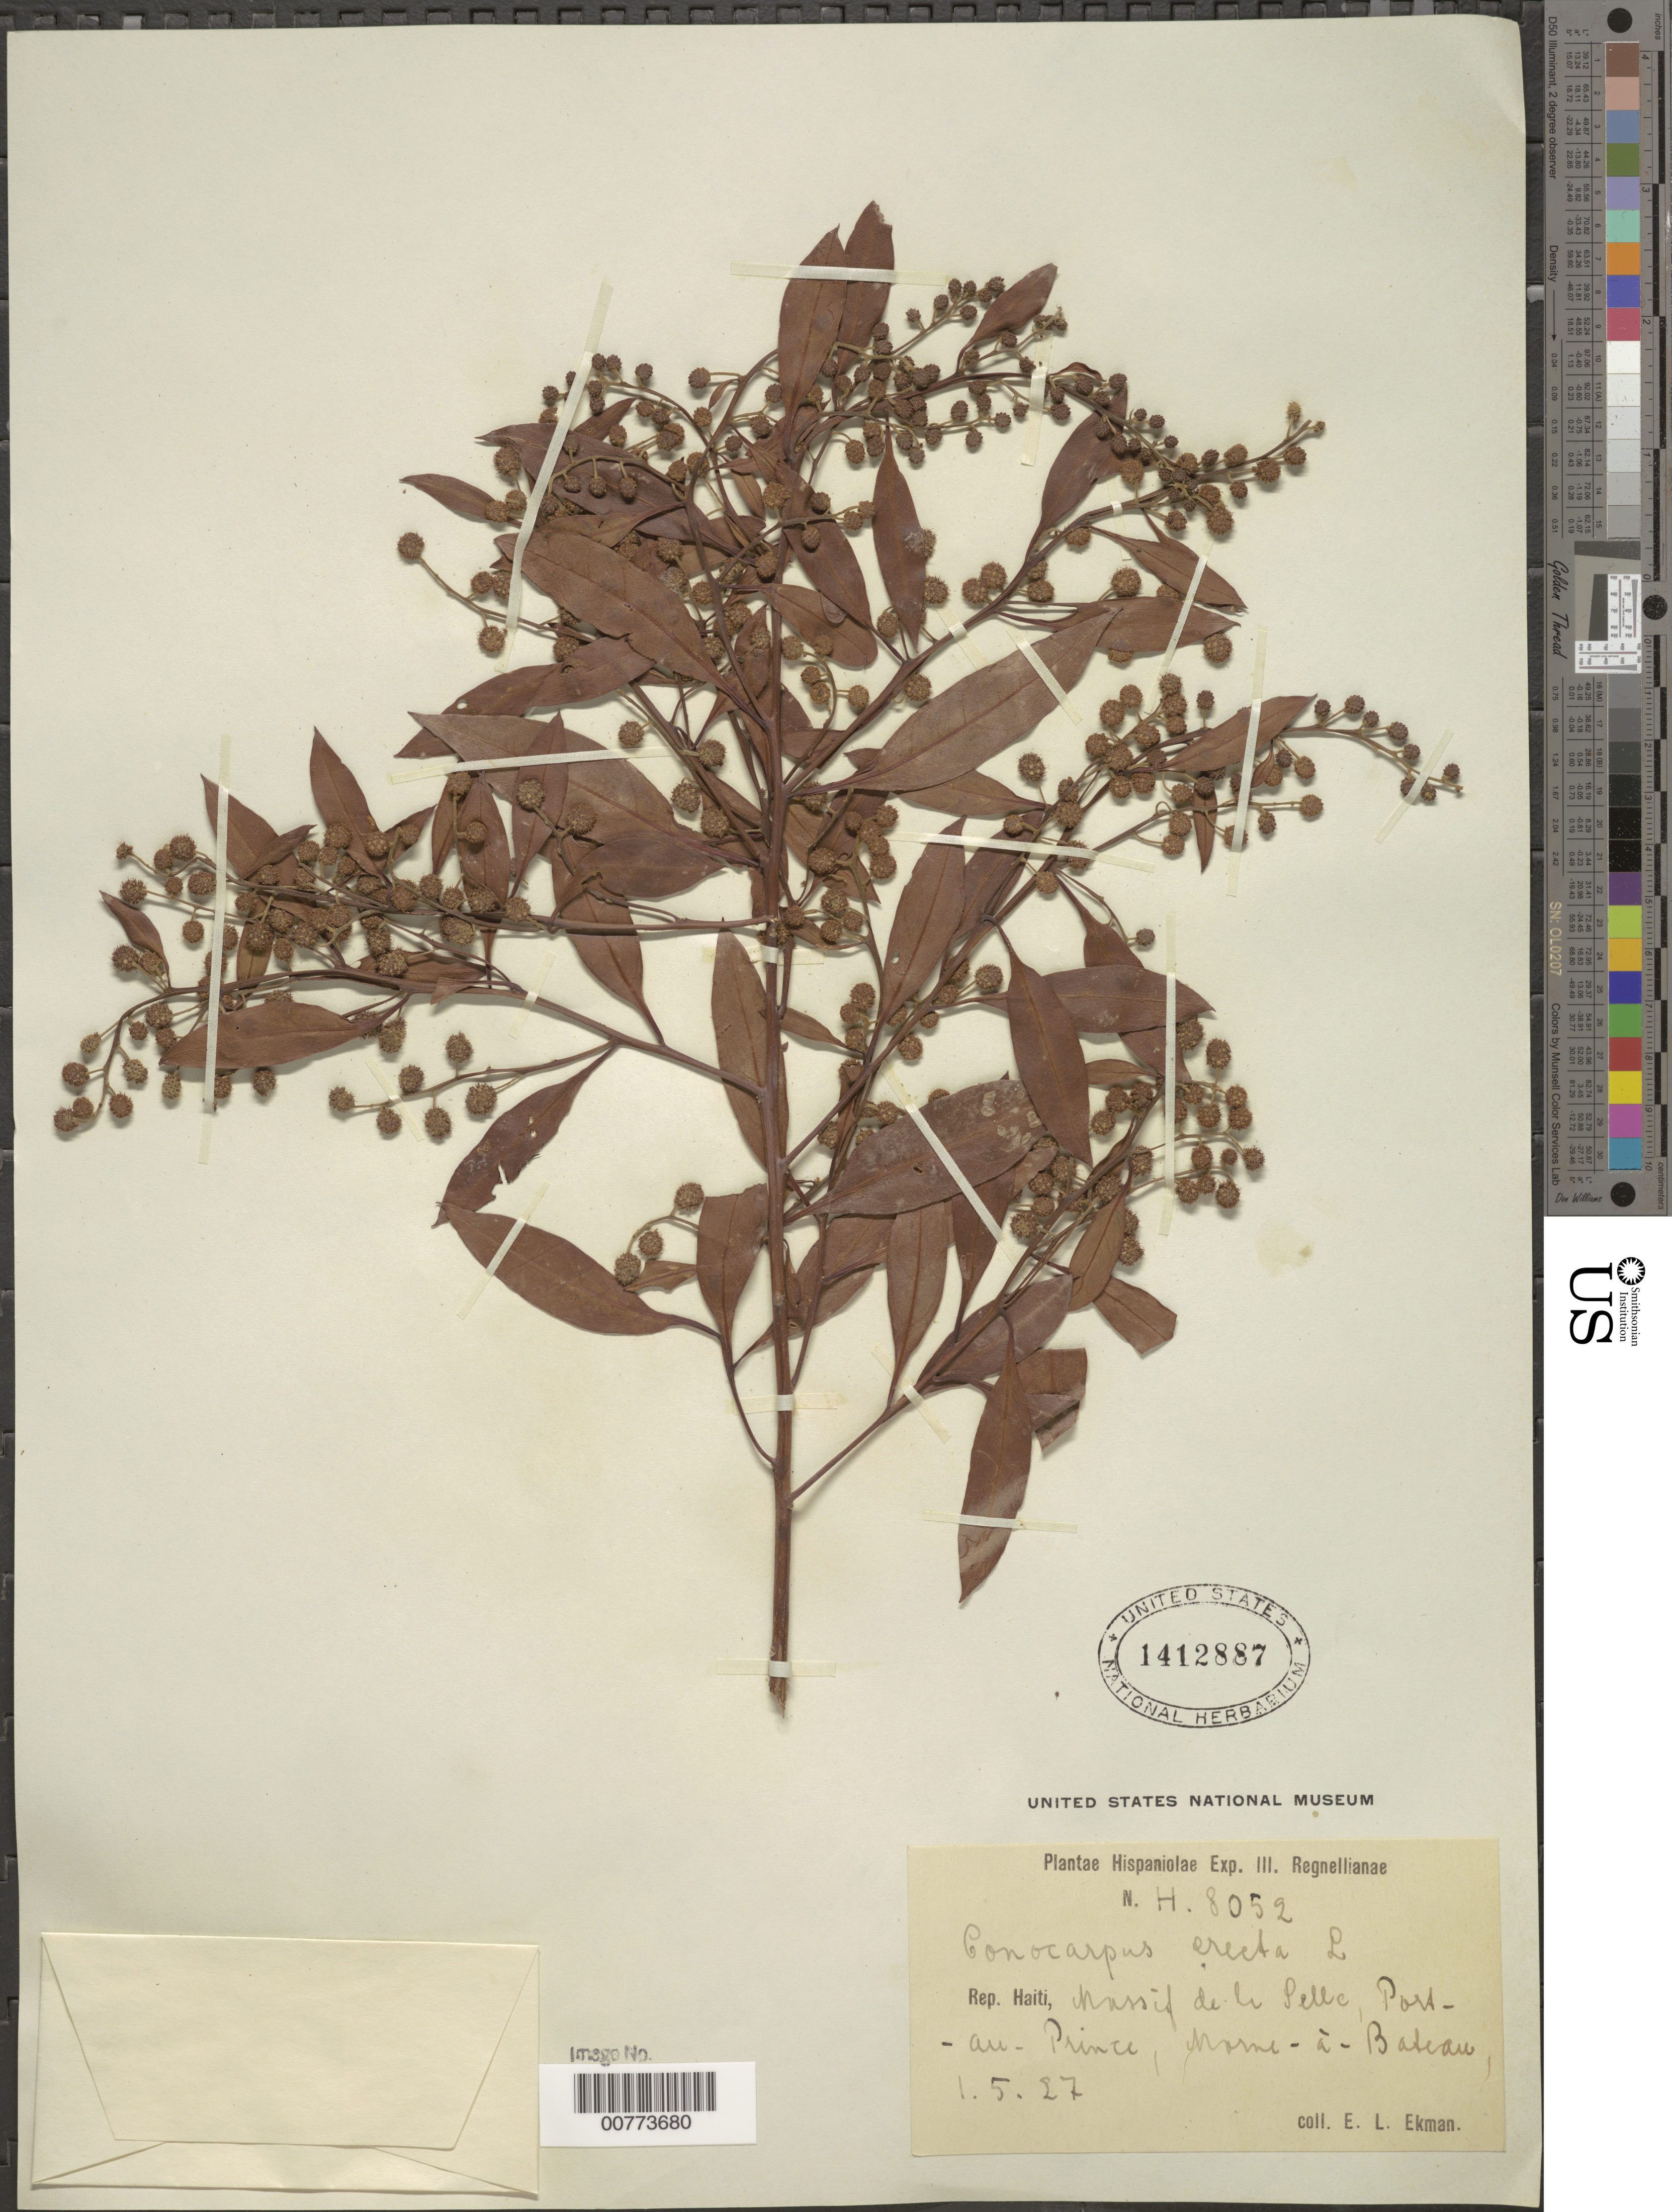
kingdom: Plantae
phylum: Tracheophyta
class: Magnoliopsida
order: Myrtales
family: Combretaceae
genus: Conocarpus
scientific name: Conocarpus erectus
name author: L.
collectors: E. L. Ekman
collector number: H 8052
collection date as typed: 01 May 1927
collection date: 1927-05-01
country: Haiti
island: Hispaniola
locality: Massif de la Selle, Port-au-Prince, Morne-à-Bateau.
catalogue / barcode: US 1412887